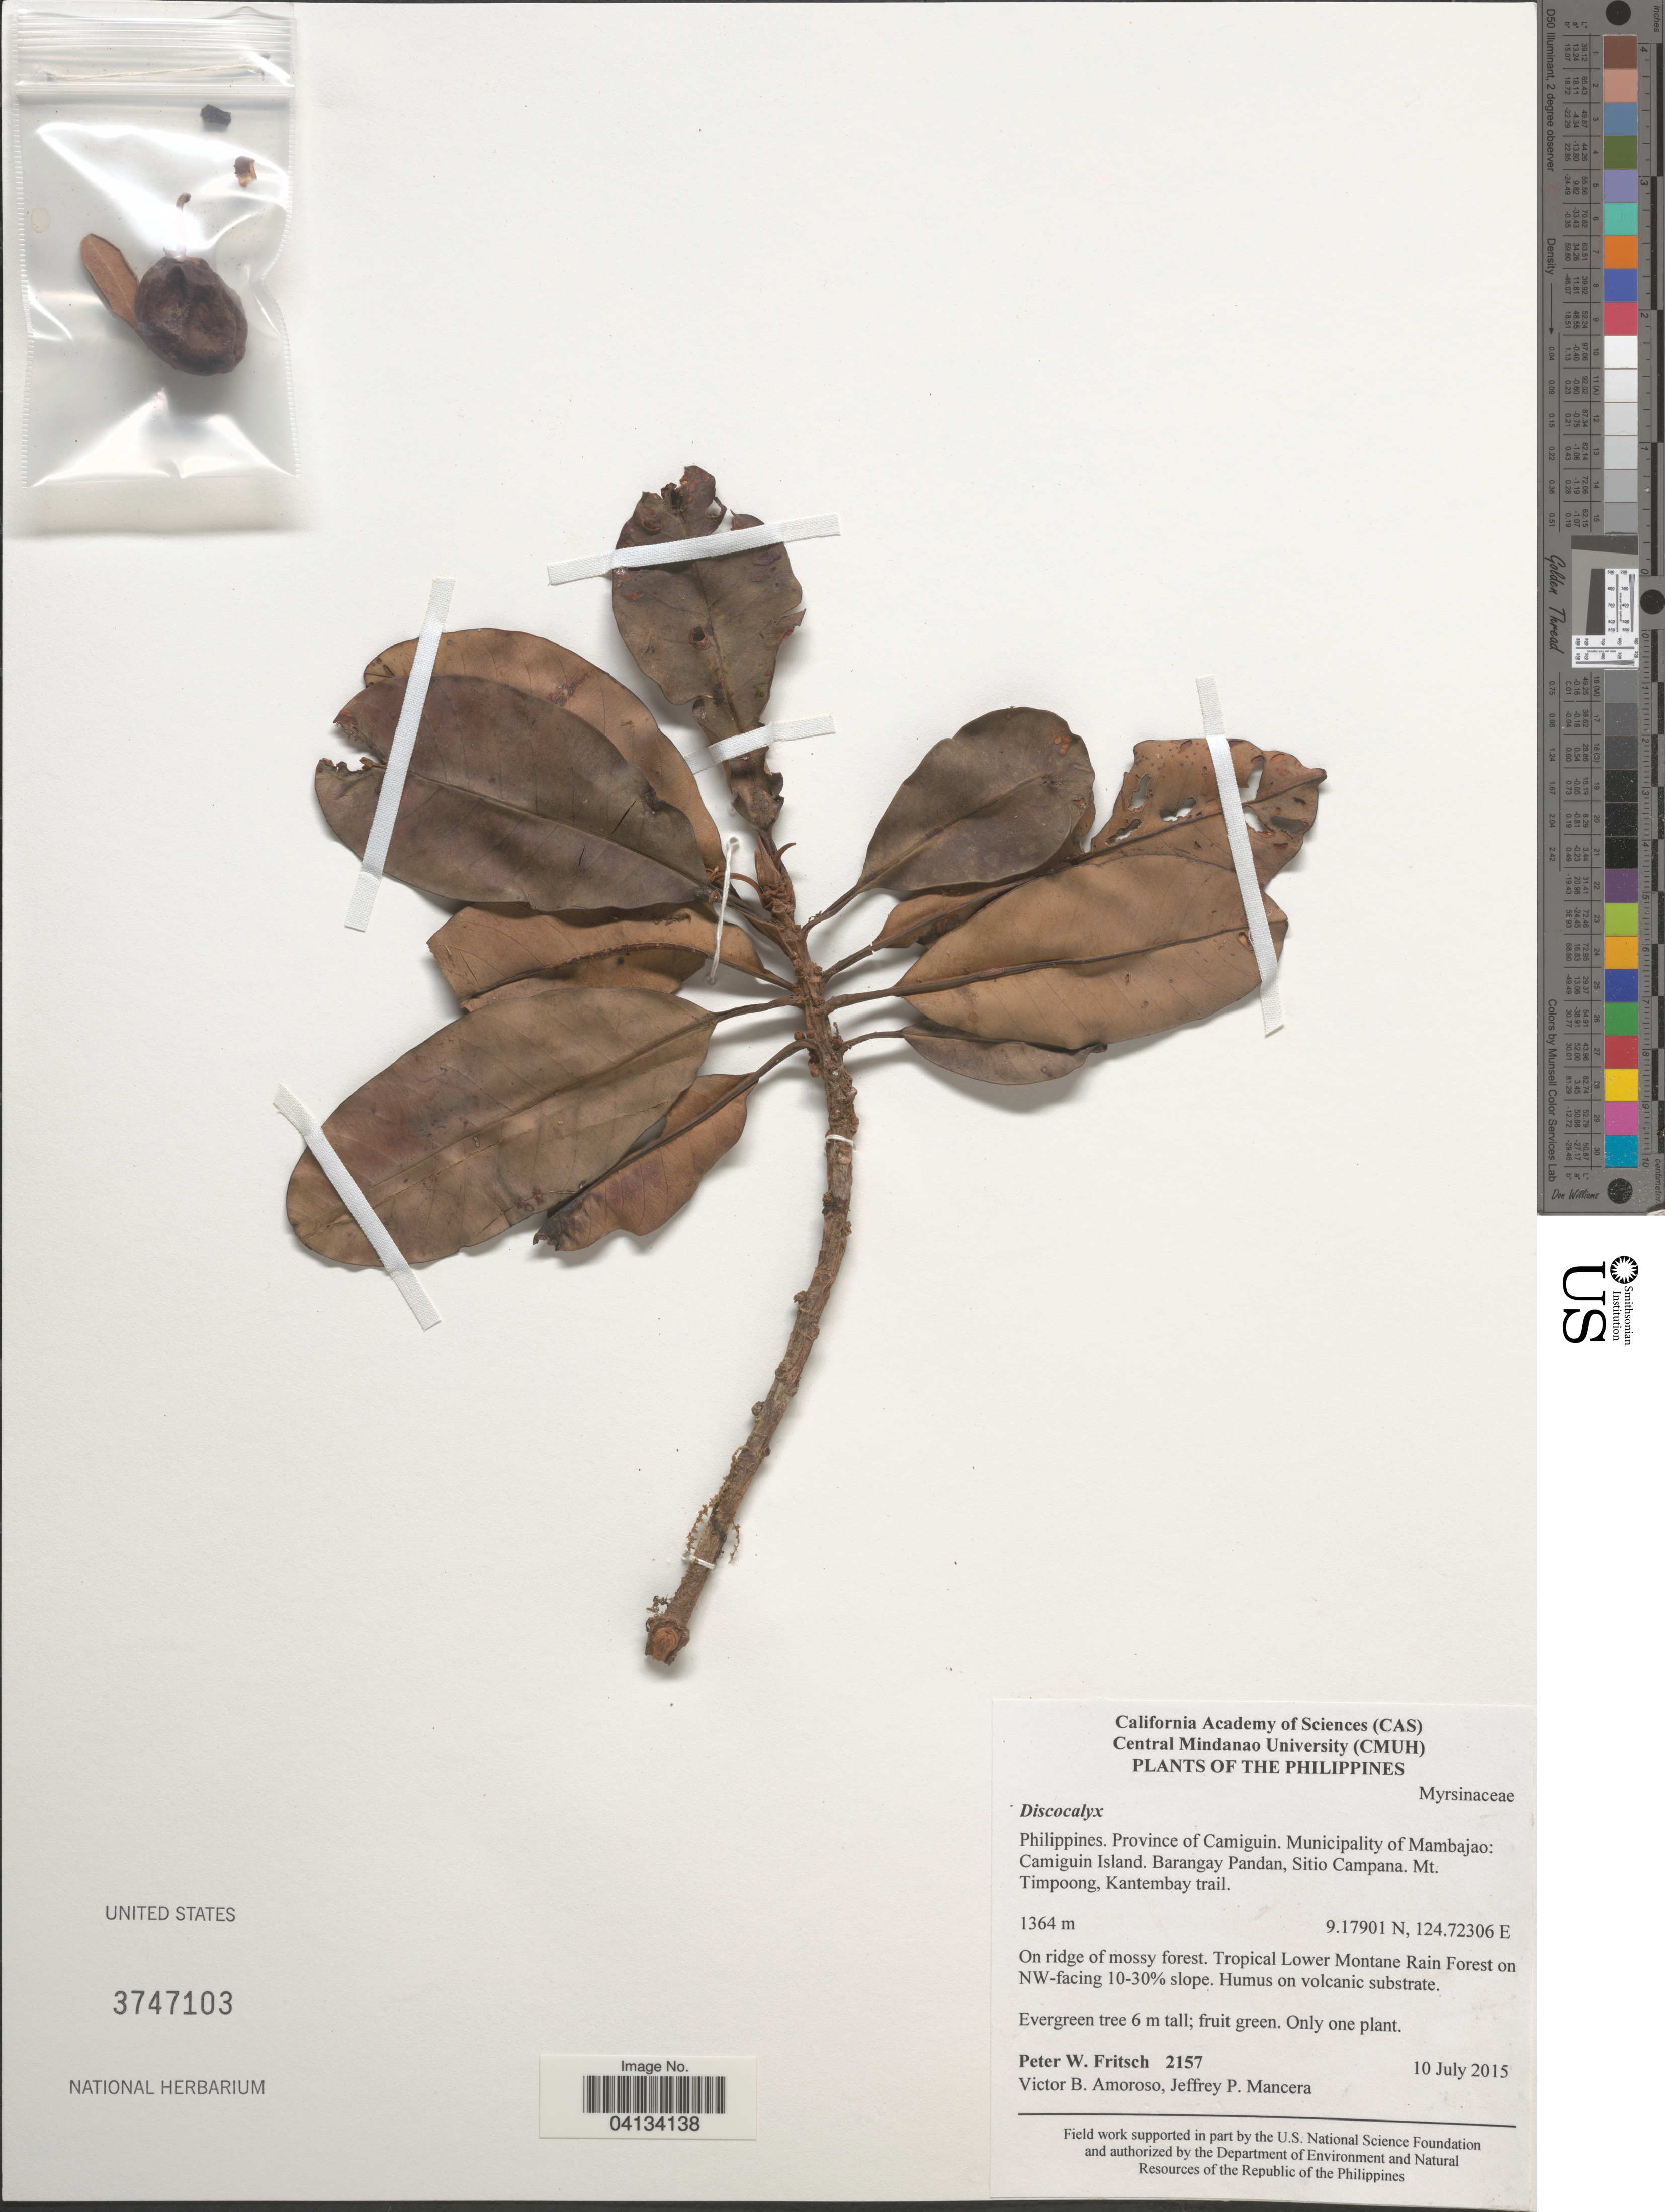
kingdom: Plantae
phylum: Tracheophyta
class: Magnoliopsida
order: Ericales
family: Primulaceae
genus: Discocalyx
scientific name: Discocalyx sp.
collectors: P. W. Fritsch, V. Amoroso & J. Mancera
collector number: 2157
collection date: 2015-07-10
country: Philippines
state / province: Northern Mindanao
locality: Province of Camiguin. Municpality of Mambajao: Camiguin Island. Barangay Pandan, Sitio Campana. Mt. Timpoong, Kantembay trail. Tropical Lower Montane Rain Forest on NW-facing 10-30% slope.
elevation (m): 1364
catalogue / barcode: US 3747103